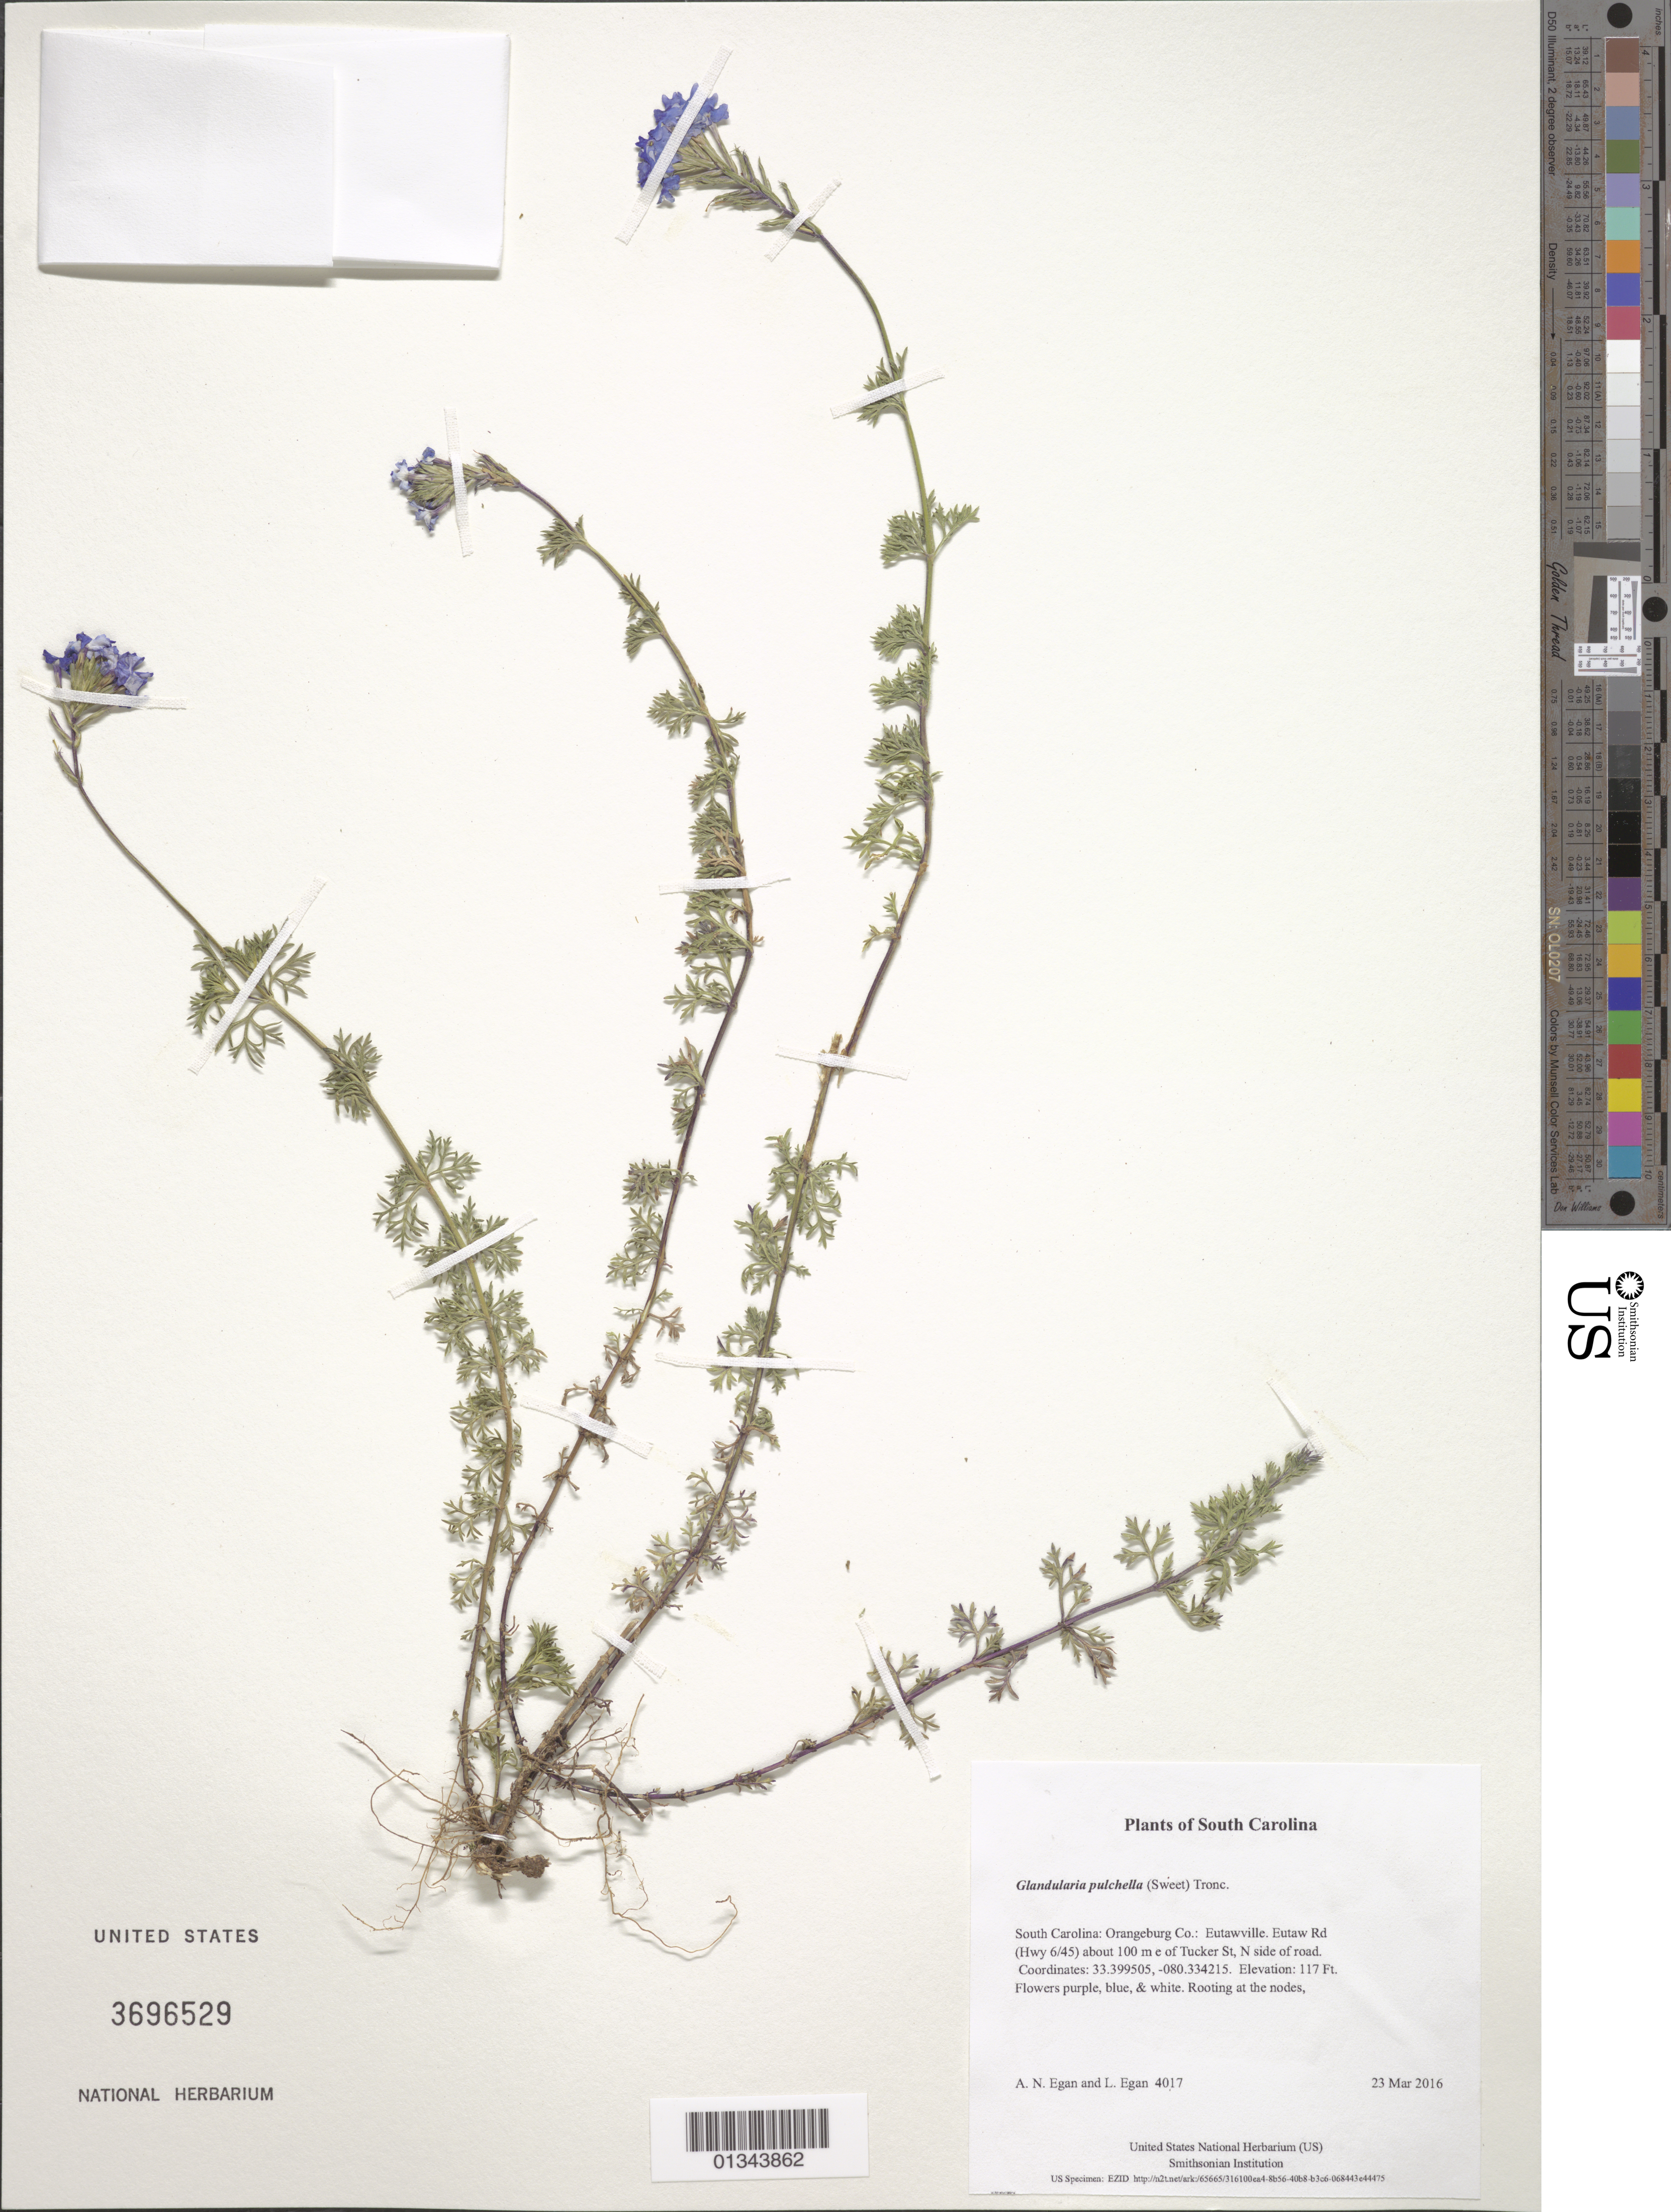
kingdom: Plantae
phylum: Tracheophyta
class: Magnoliopsida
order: Lamiales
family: Verbenaceae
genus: Glandularia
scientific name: Glandularia pulchella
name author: (Sweet) Tronc.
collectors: A. N. Egan & L. Egan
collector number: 4017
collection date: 2016-03-23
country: United States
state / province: South Carolina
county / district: Orangeburg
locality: Eutawville. Eutaw Rd (Hwy 6/45) about 100 m e of Tucker St, N side of road.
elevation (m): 36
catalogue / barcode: US 3696529